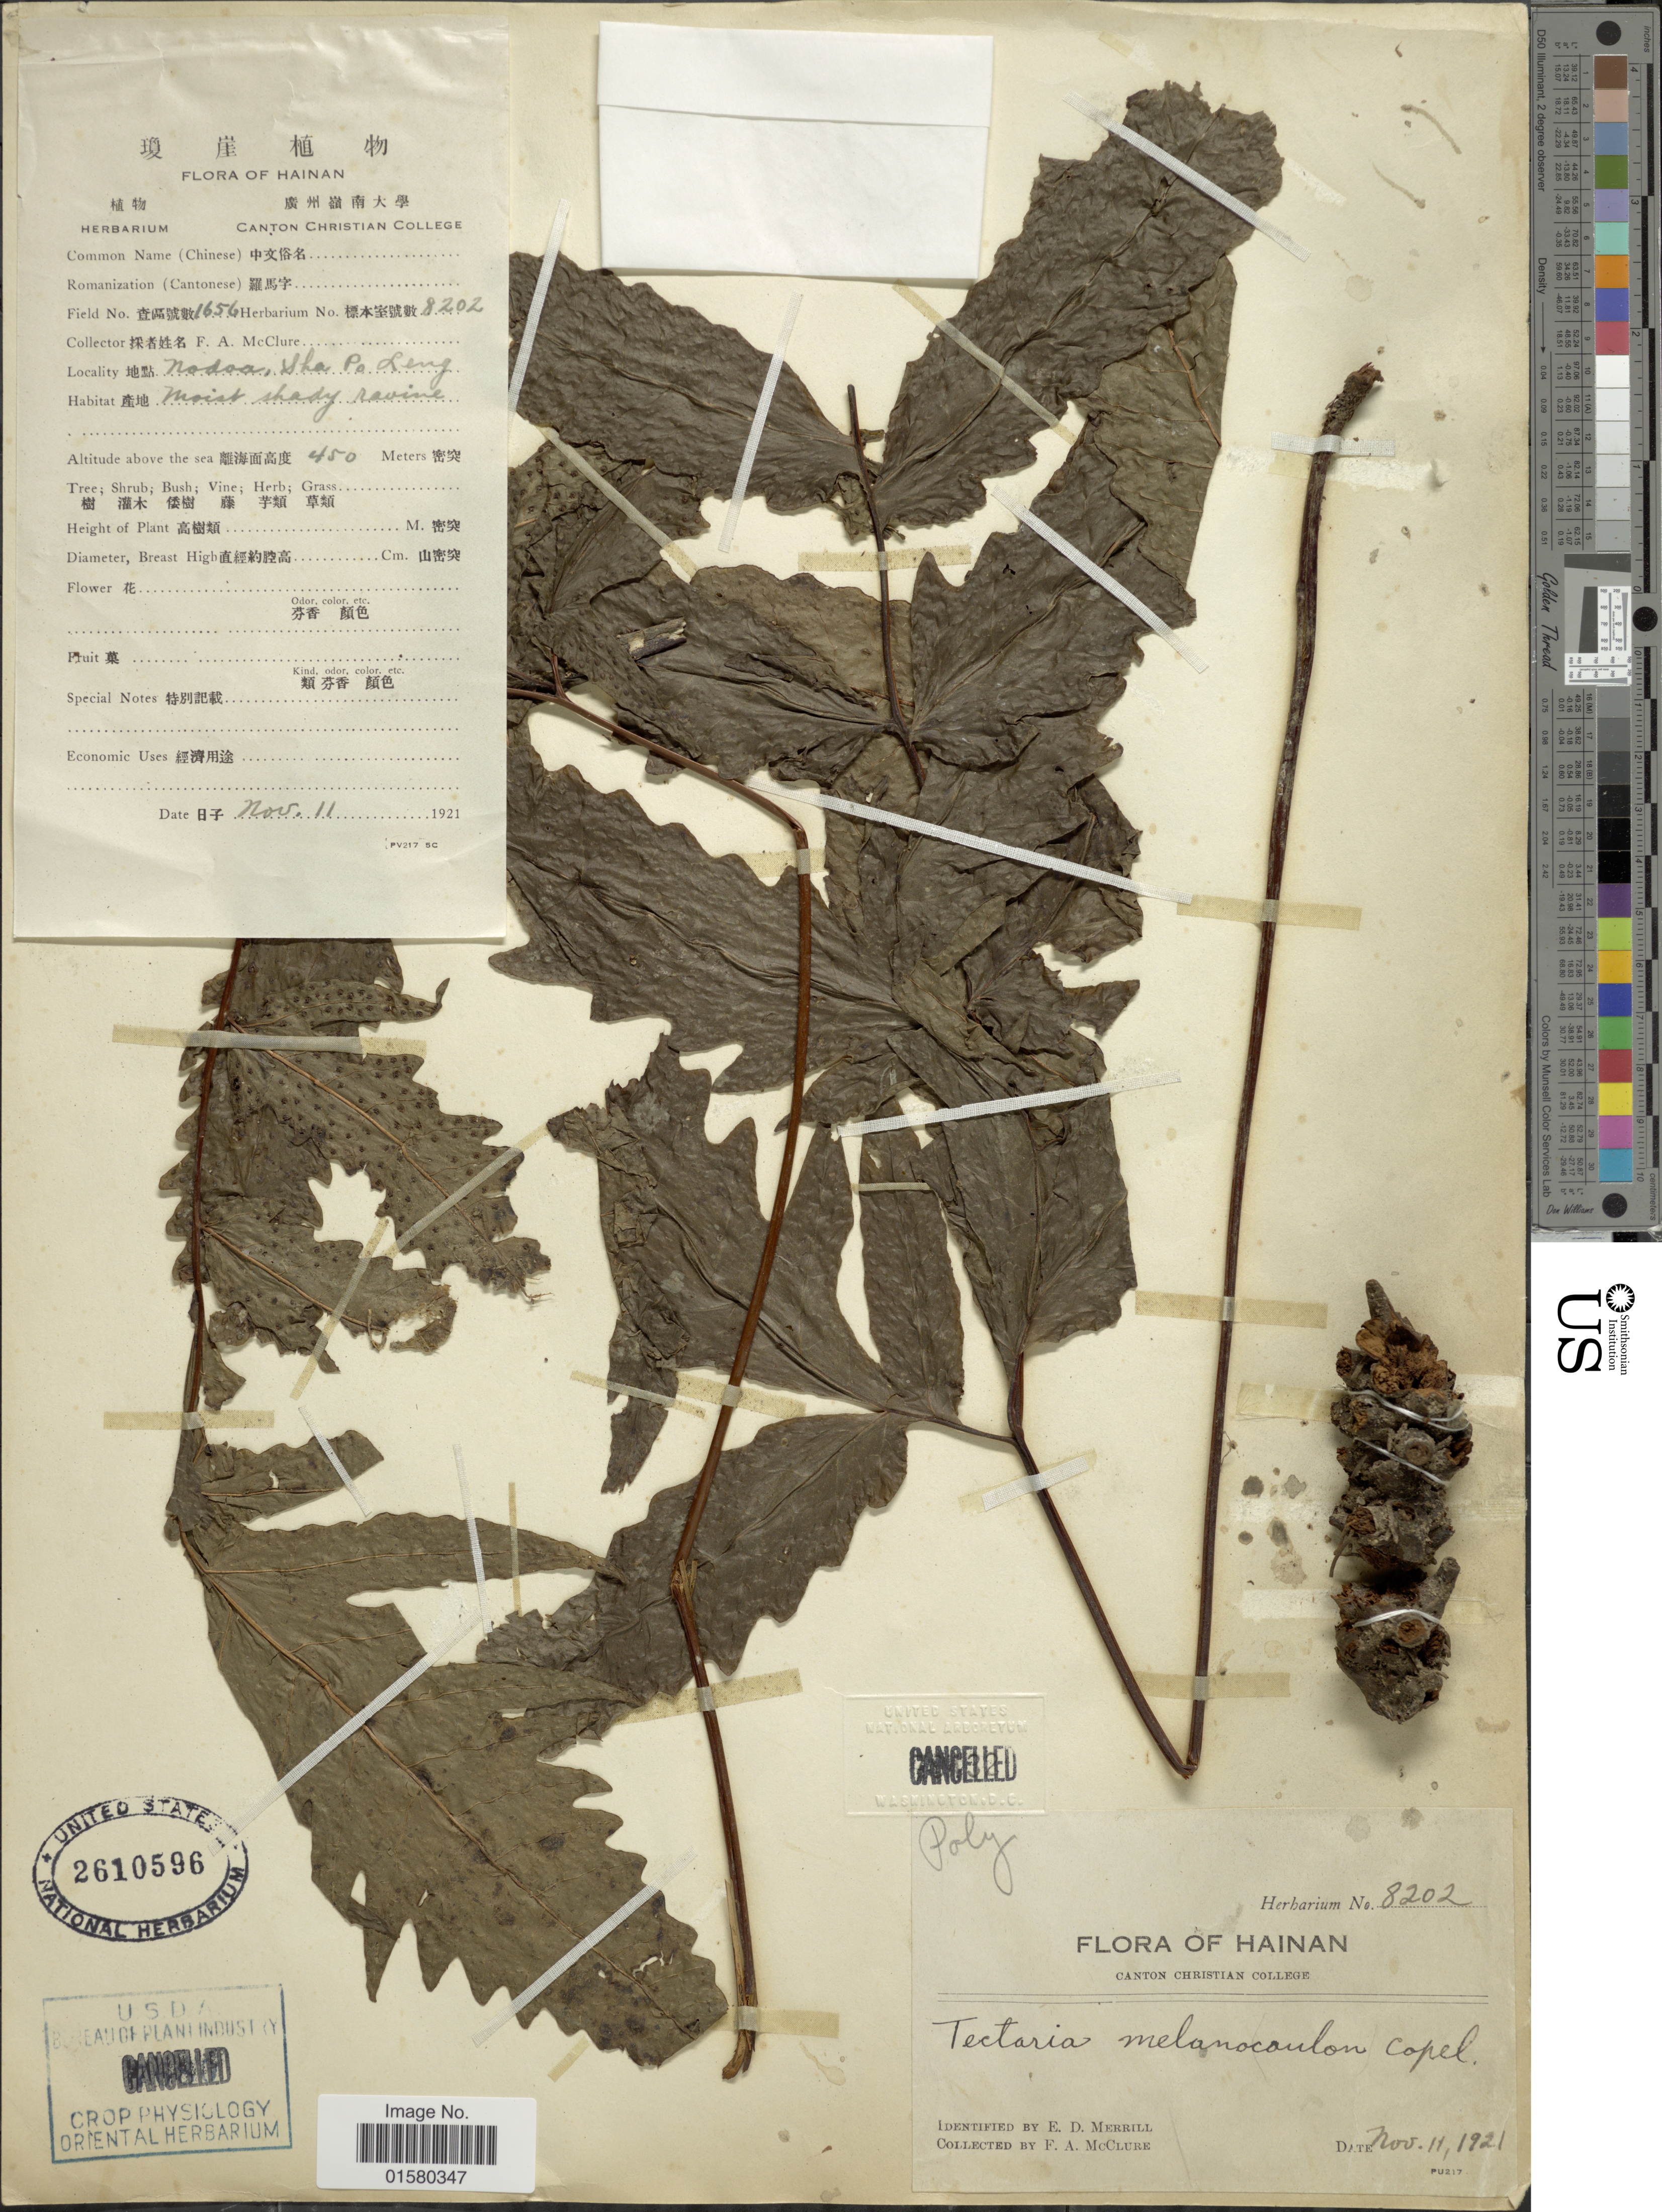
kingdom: Plantae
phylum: Tracheophyta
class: Polypodiopsida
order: Polypodiales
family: Tectariaceae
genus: Tectaria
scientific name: Tectaria melanocaulos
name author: (Bedd.) Copel.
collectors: F. A. McClure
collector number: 1656/8202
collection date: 1921-11-11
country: China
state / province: Hainan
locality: Nodoa, Sha Pa Leng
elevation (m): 450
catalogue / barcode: US 2610596